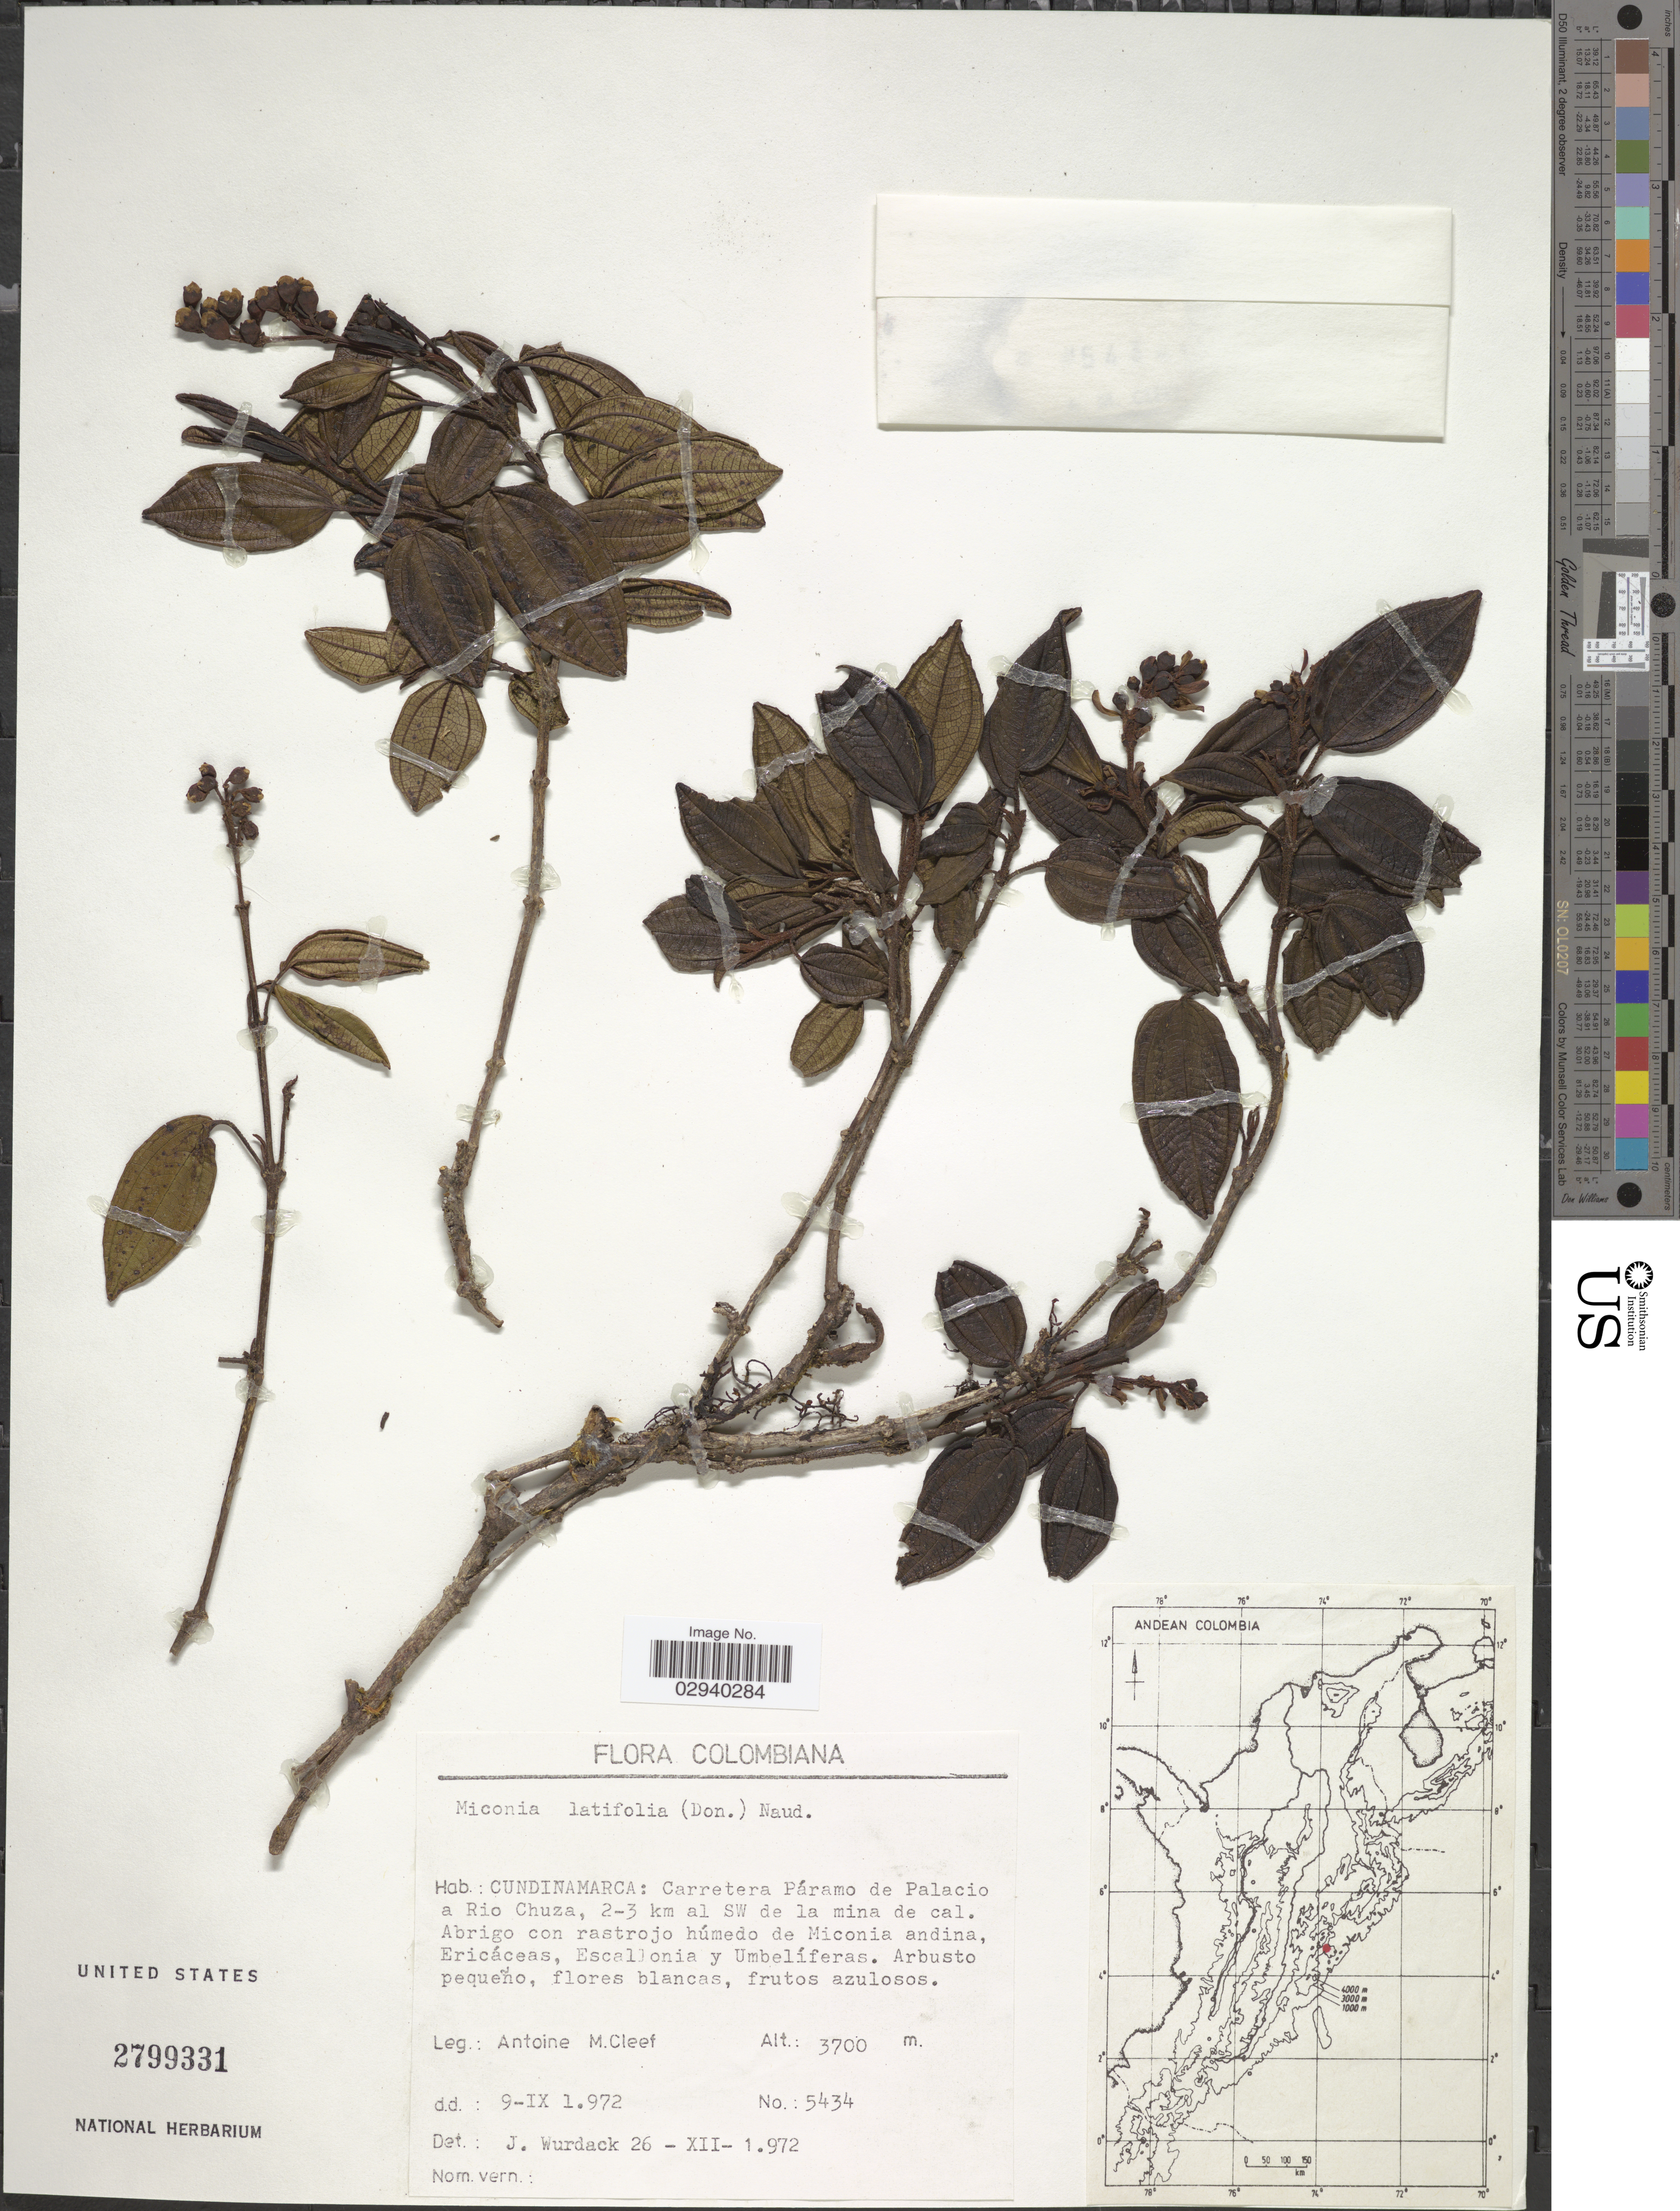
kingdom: Plantae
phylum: Tracheophyta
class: Magnoliopsida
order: Myrtales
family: Melastomataceae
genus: Miconia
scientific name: Miconia latifolia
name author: (D. Don) Naudin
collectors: A. M. Cleef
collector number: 5434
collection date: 1972-09-09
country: Colombia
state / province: Cundinamarca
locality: Carretera Páramo de Palacio a Rio Chuza, 2-3 km al SW de la mina de cal.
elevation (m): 3700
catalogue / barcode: US 2799331